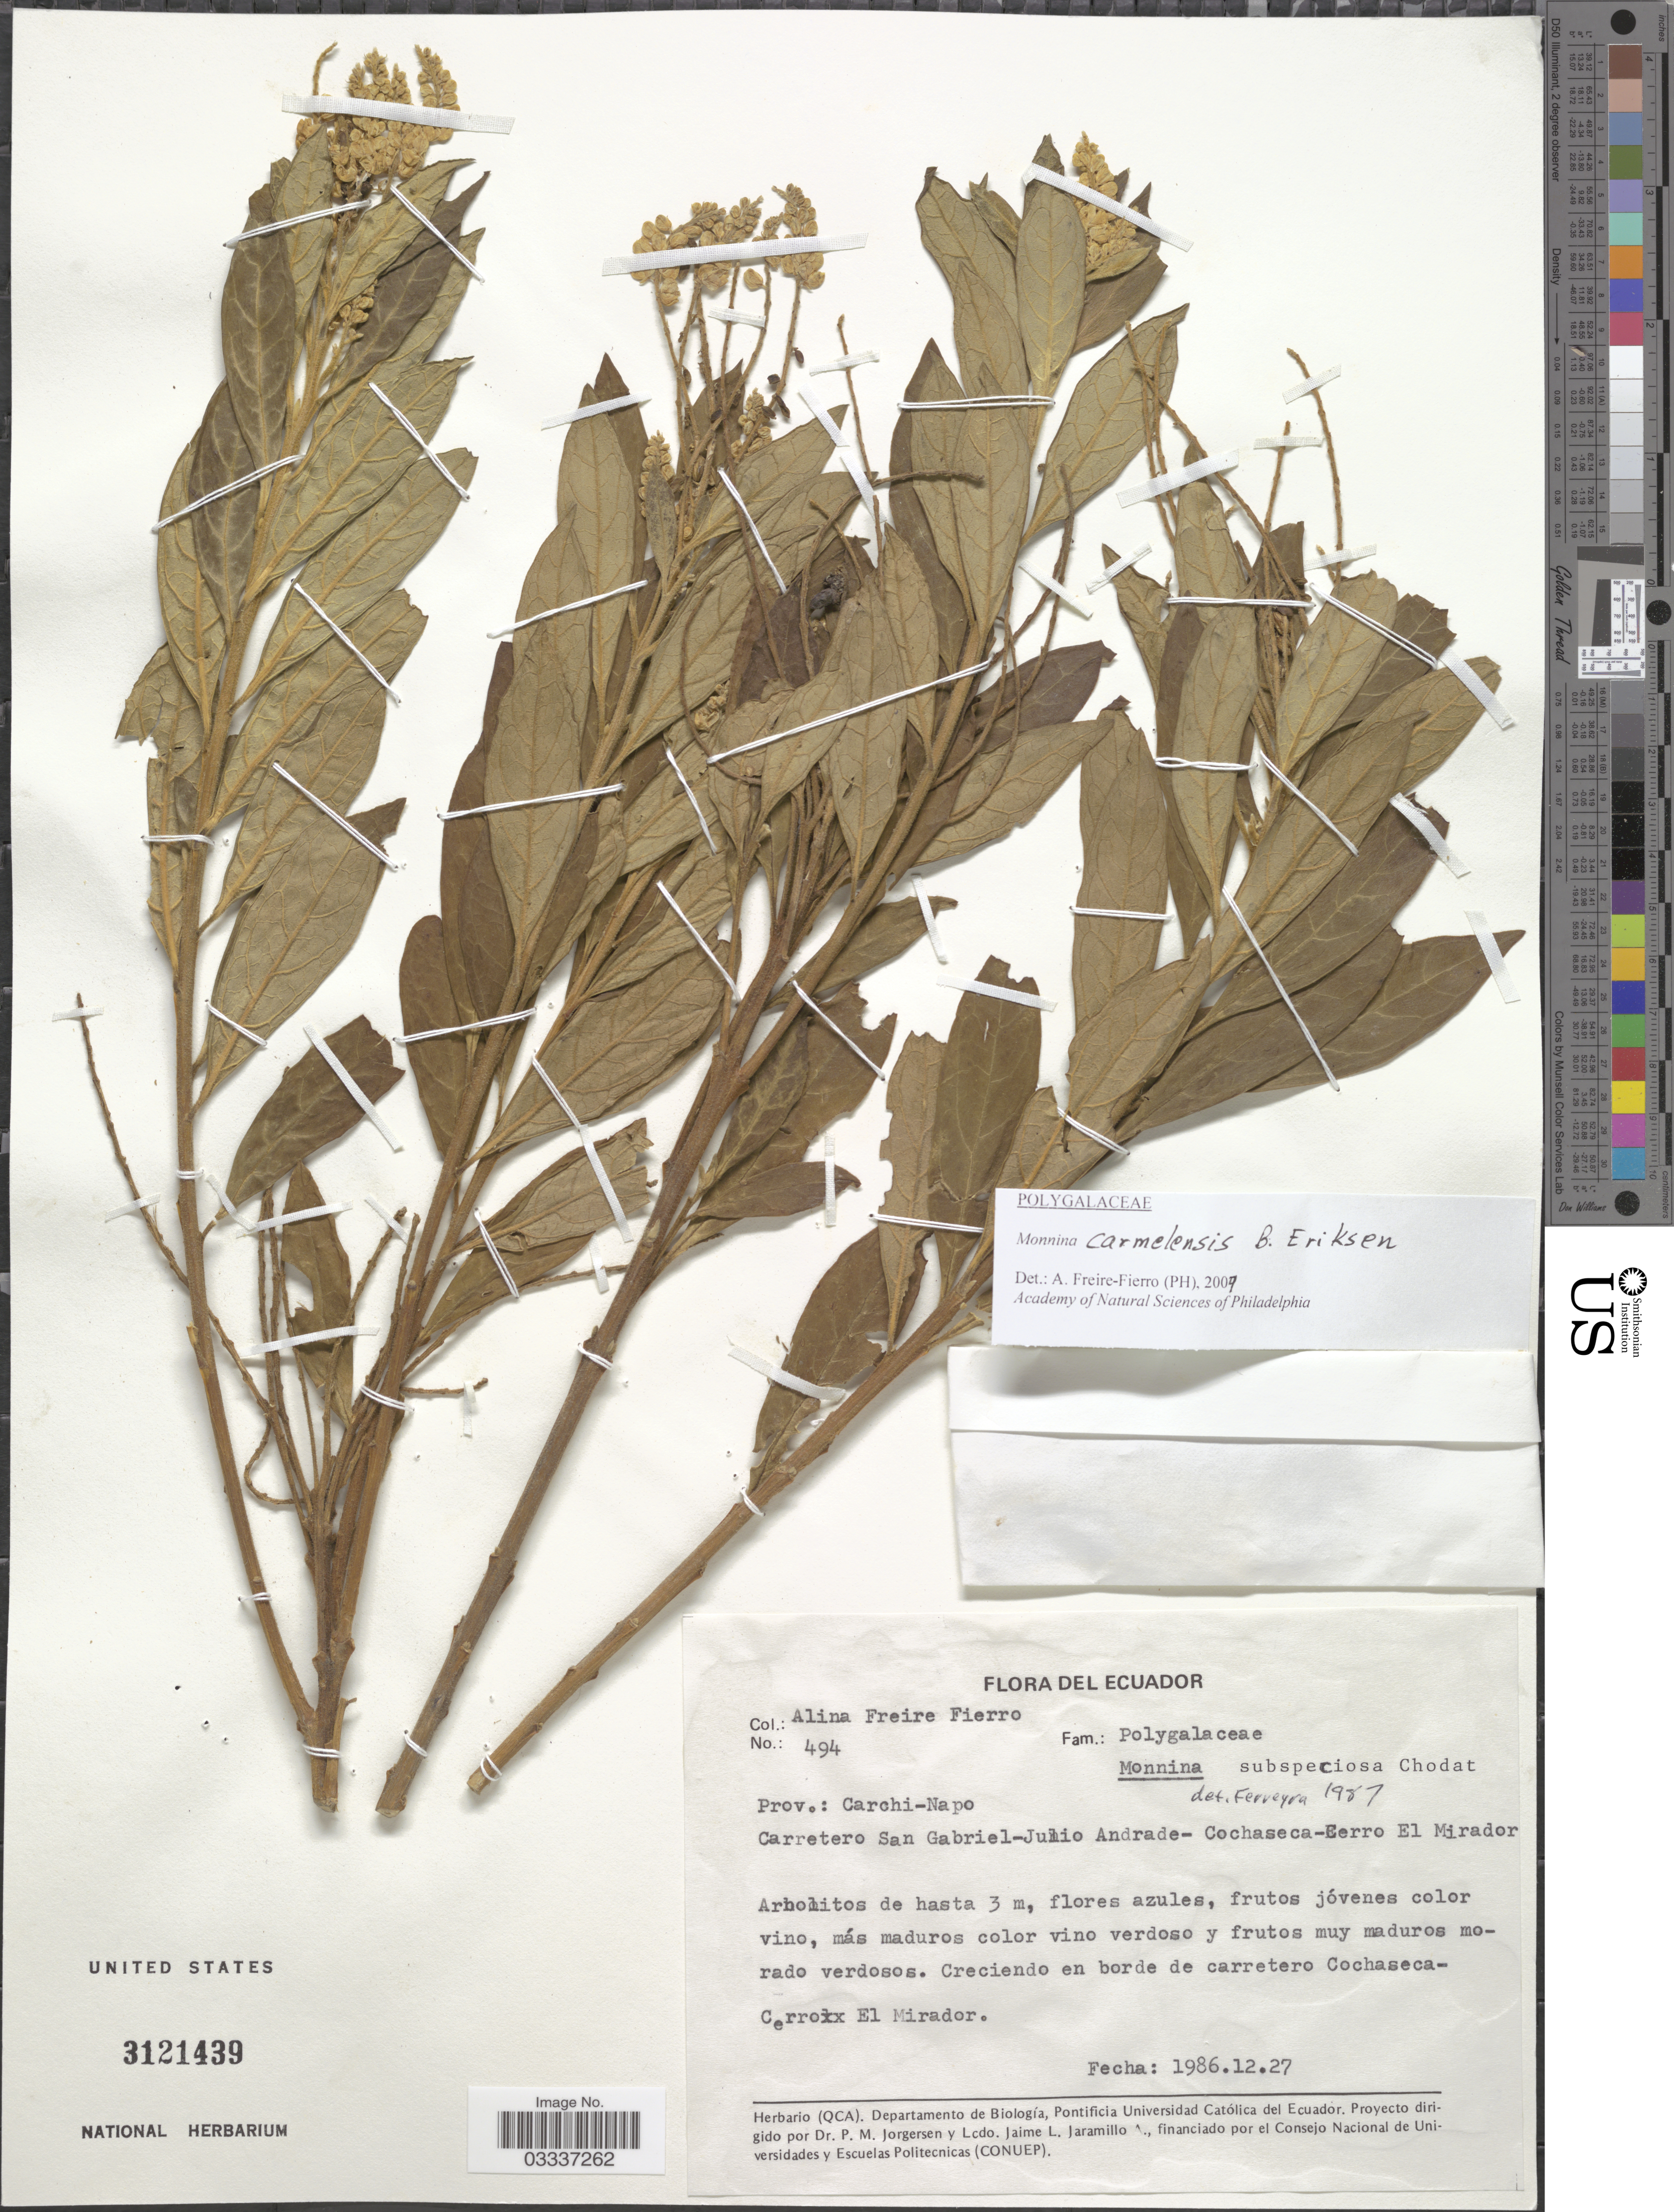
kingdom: Plantae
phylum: Tracheophyta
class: Magnoliopsida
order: Fabales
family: Polygalaceae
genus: Monnina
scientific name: Monnina carmelensis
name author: B. Eriksen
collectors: A. Freire-Fierro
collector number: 494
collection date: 1986-12-27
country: Ecuador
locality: Prov. Carchi-Napo, Carretero San Gabriel-Julio Andrade - Cochaseca - Cerro El Mirador.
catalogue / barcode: US 3121439